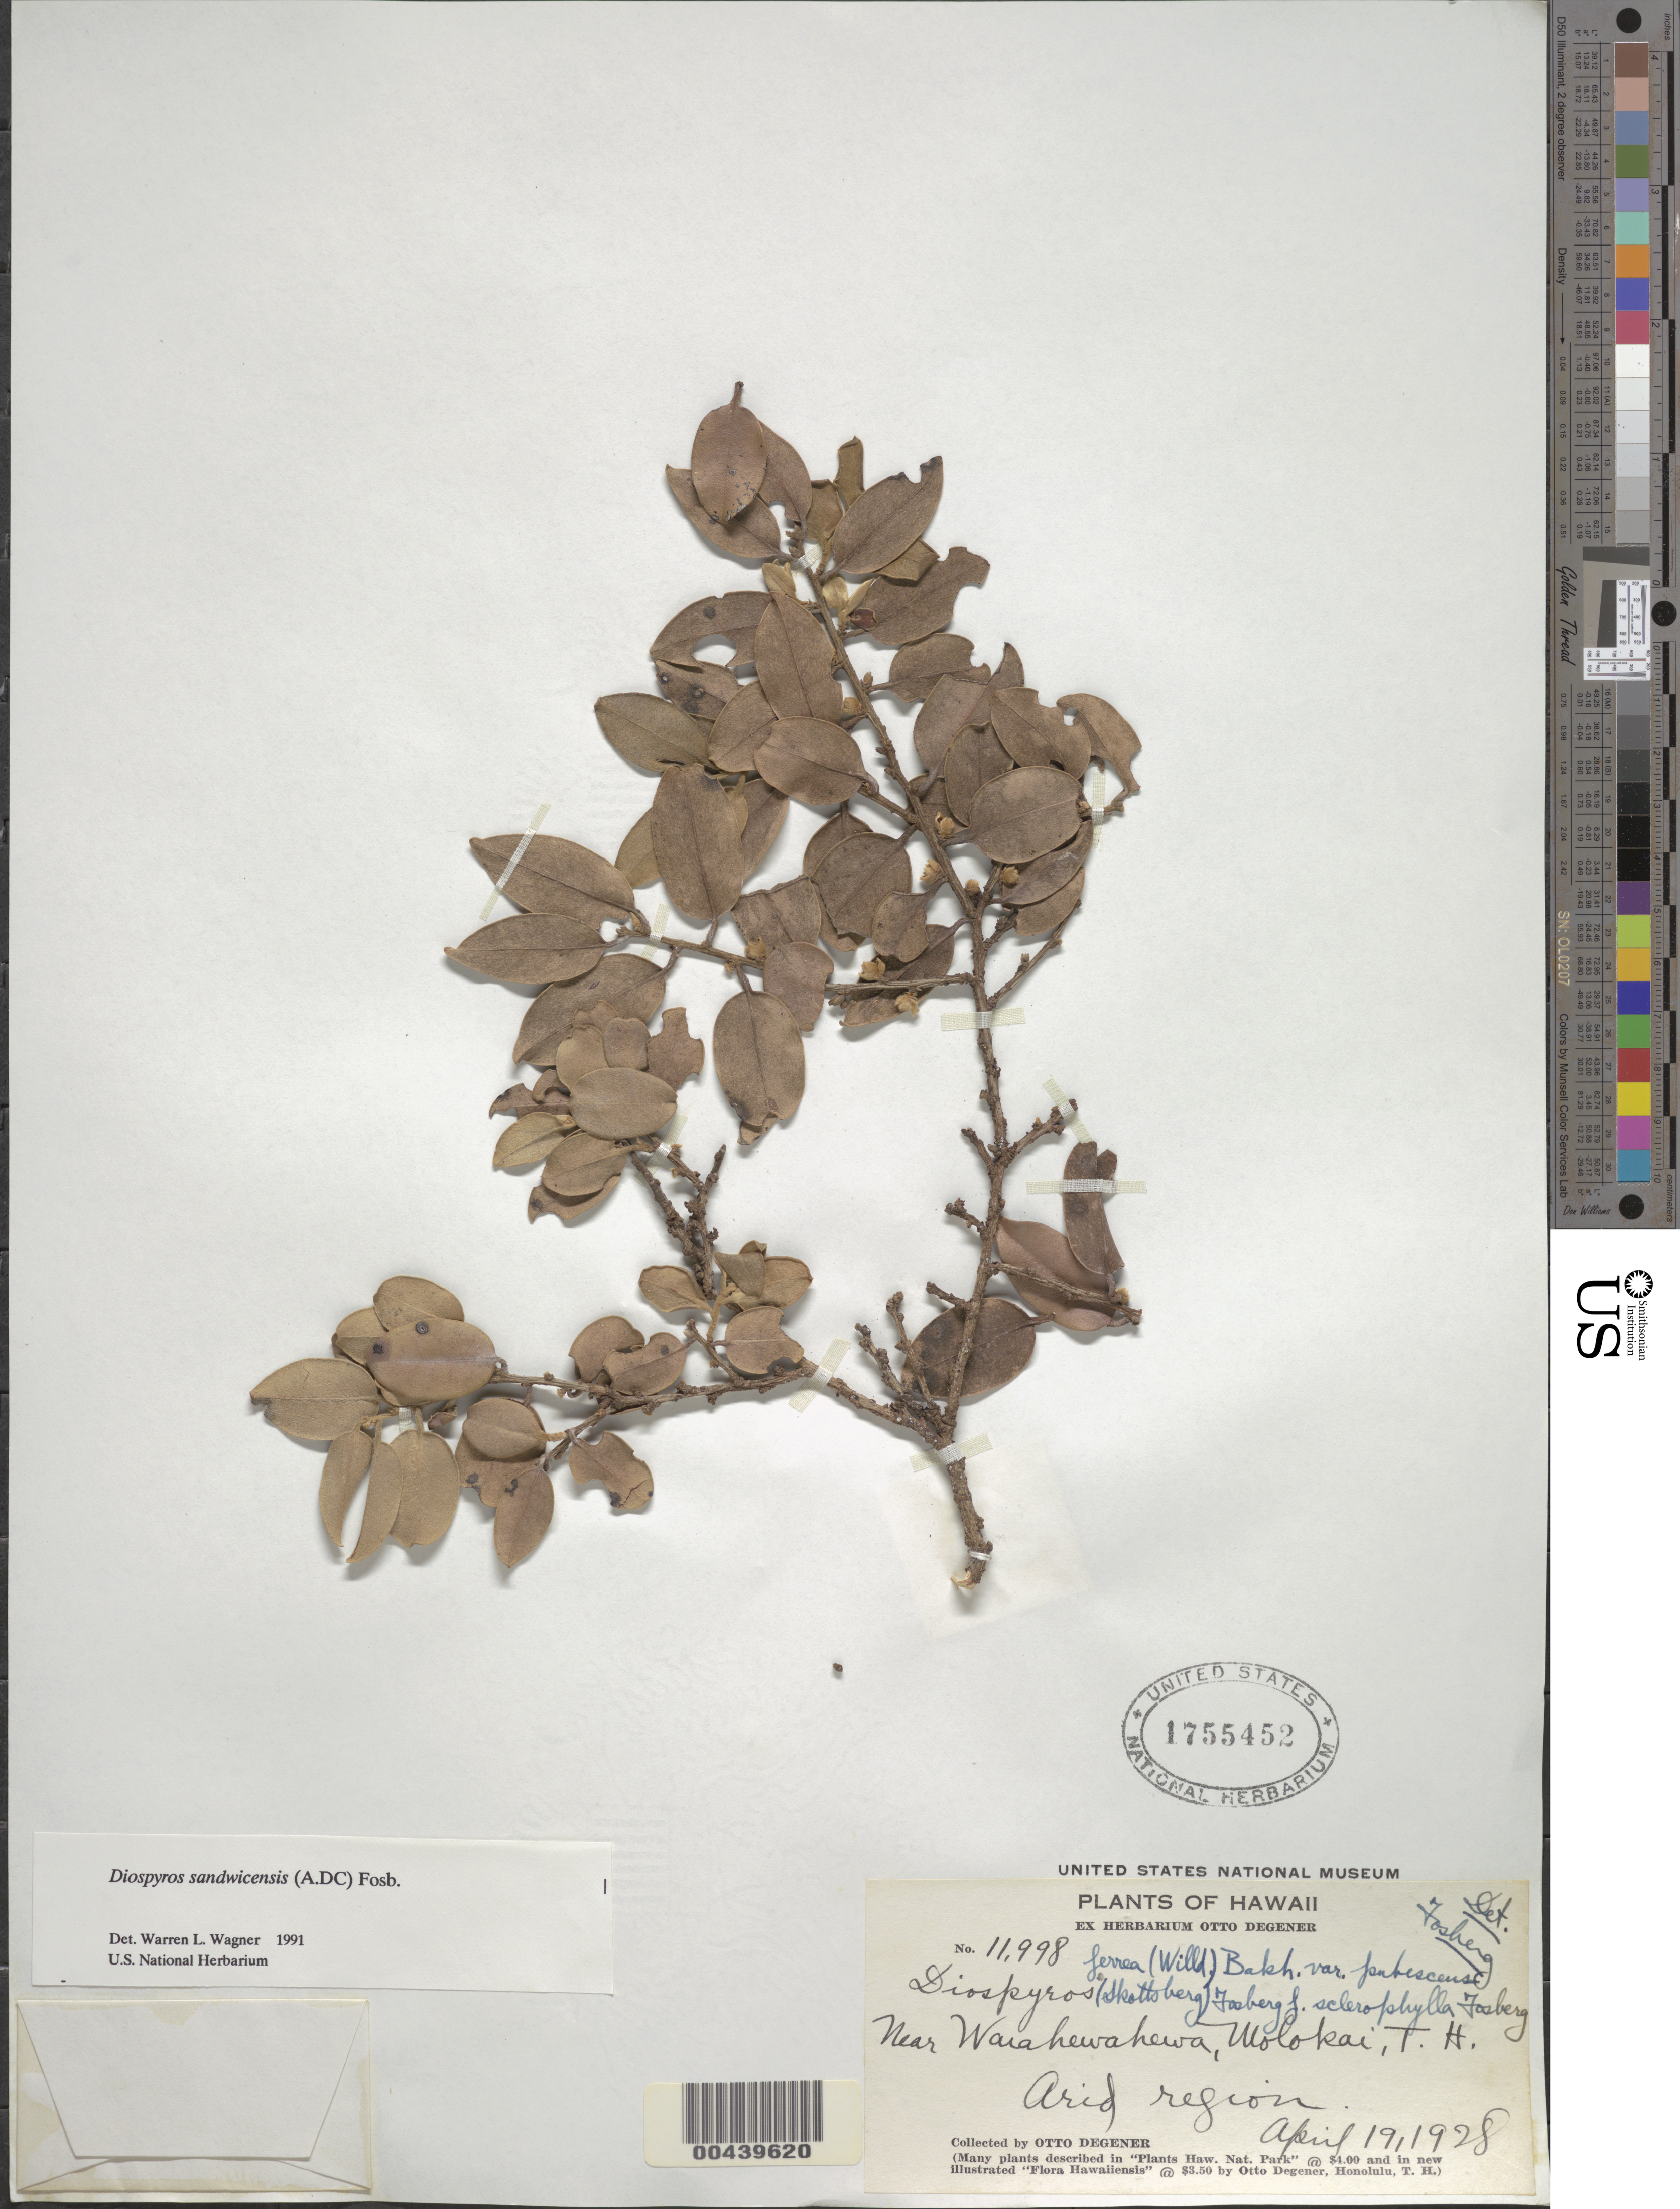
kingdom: Plantae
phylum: Tracheophyta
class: Magnoliopsida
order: Ericales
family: Ebenaceae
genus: Diospyros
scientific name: Diospyros sandwicensis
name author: (A. DC.) Fosberg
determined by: Wagner, W. L., (BOT), Smithsonian Institution - National Museum of Natural History (UNITED STATES)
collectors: O. Degener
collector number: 11998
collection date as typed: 19 Apr 1928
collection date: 1928-04-19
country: United States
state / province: Hawaii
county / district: Maui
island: Moloka'i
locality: Near Waiahewahewa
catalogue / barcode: US 1755452